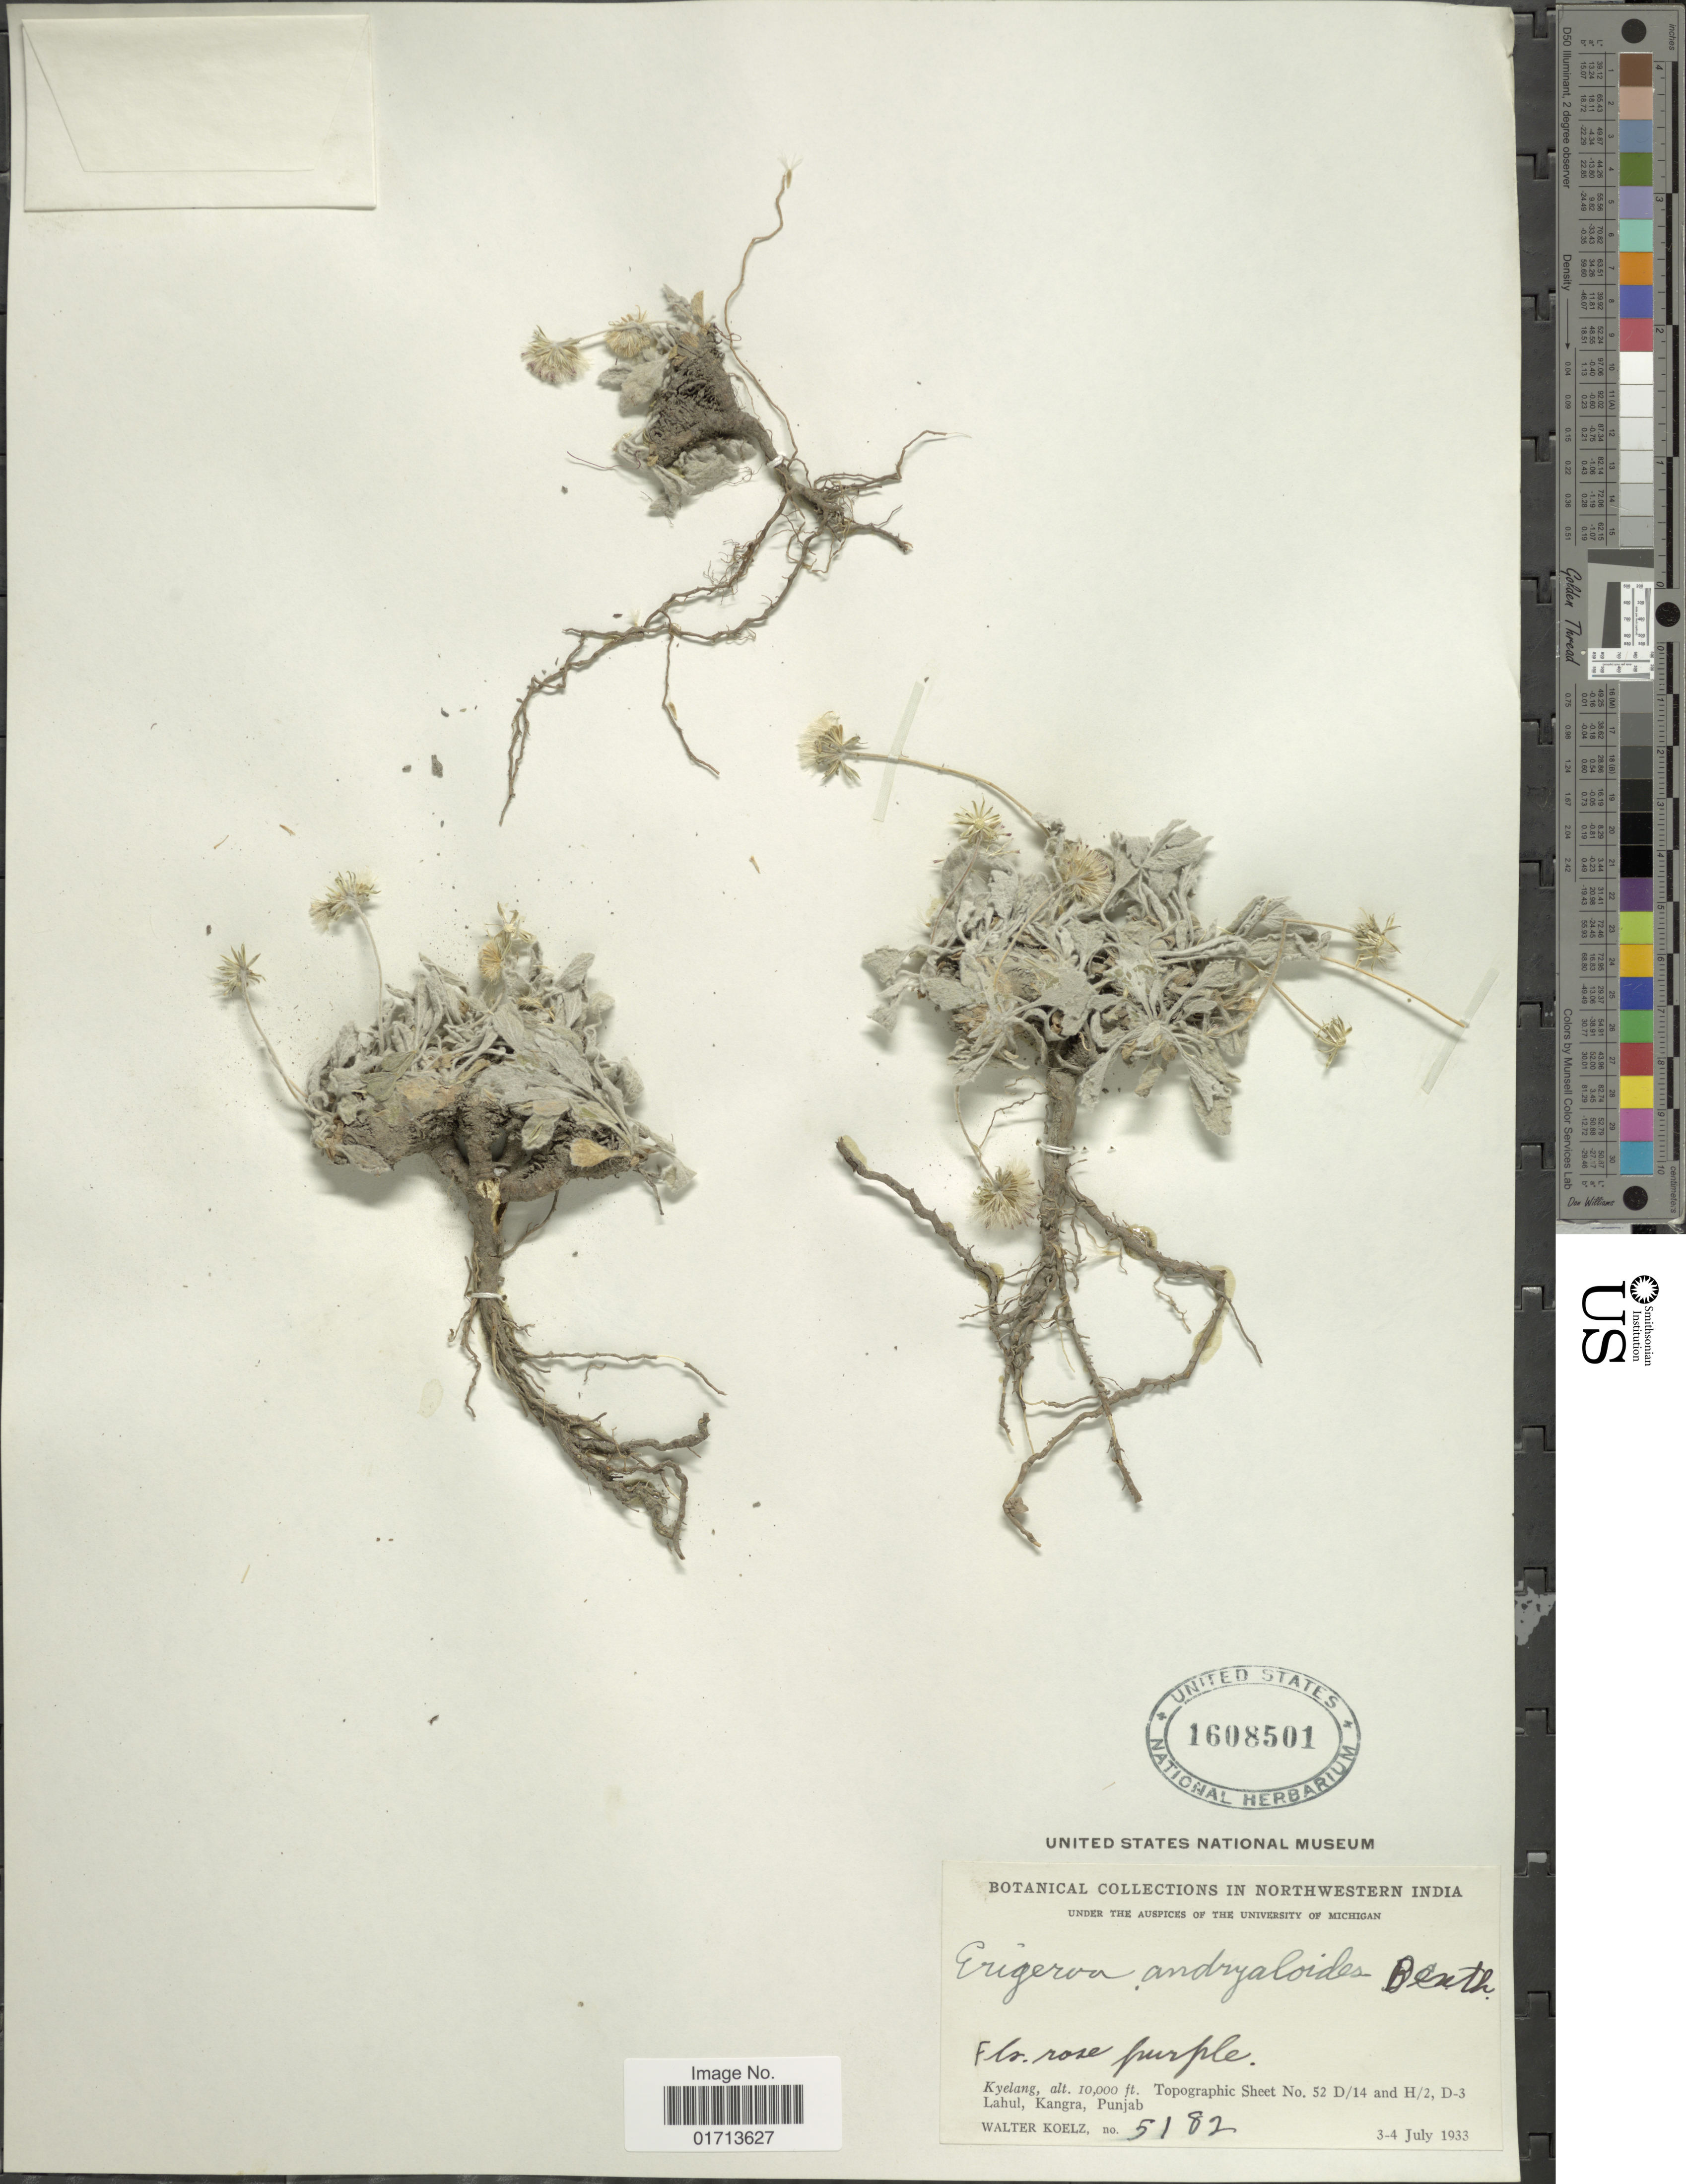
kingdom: Plantae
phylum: Tracheophyta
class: Magnoliopsida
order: Asterales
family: Asteraceae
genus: Psychrogeton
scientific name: Psychrogeton andryaloides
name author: (DC.) Novopokr. ex Krasch.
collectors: W. N. Koelz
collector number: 5182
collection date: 1933-07-03/1933-07-04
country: India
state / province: Himachal Pradesh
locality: Northwestern India, Kyelang, Lahul, Kangra, Punjab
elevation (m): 3048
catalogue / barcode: US 1608501